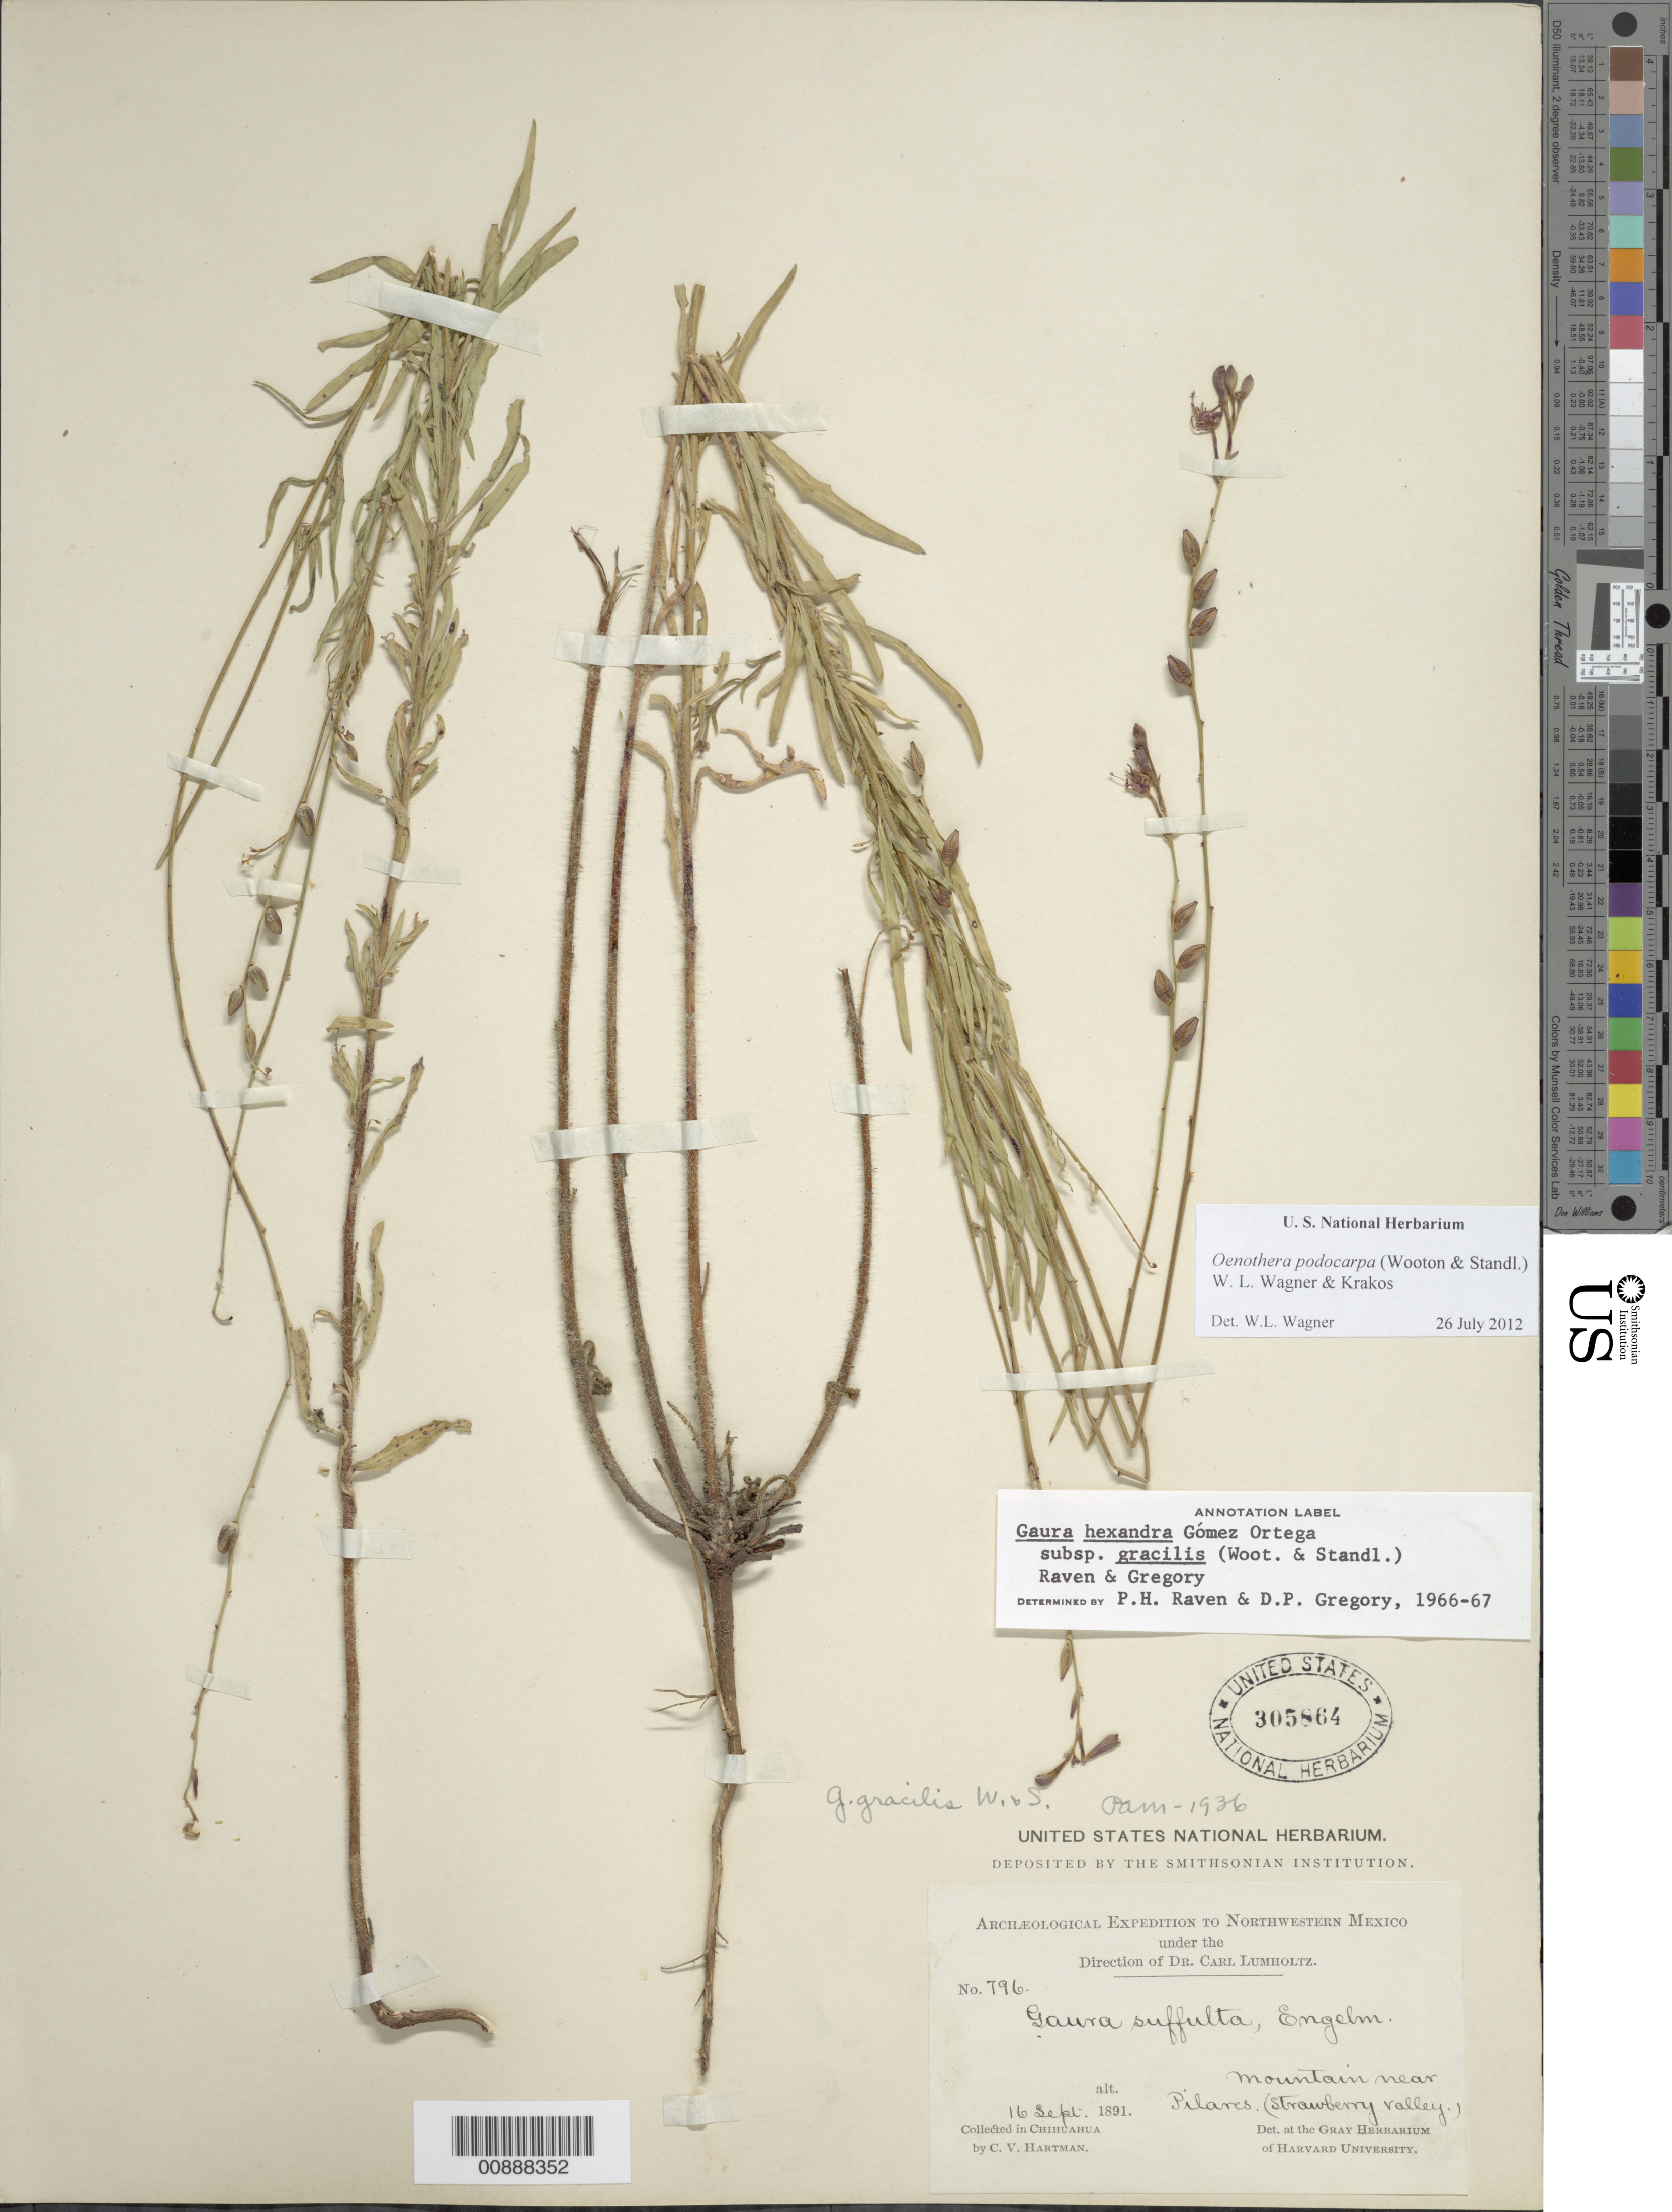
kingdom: Plantae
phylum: Tracheophyta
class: Magnoliopsida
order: Myrtales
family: Onagraceae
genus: Oenothera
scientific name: Oenothera podocarpa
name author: (Wooton & Standl.) Krakos & W.L. Wagner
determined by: Wagner, W. L., (BOT), Smithsonian Institution - National Museum of Natural History (UNITED STATES)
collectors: C. V. Hartman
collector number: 796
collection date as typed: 16 Sep 1891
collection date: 1891-09-16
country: Mexico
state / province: Chihuahua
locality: Mountain near Pilares (Strawberry Valley).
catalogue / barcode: US 305864